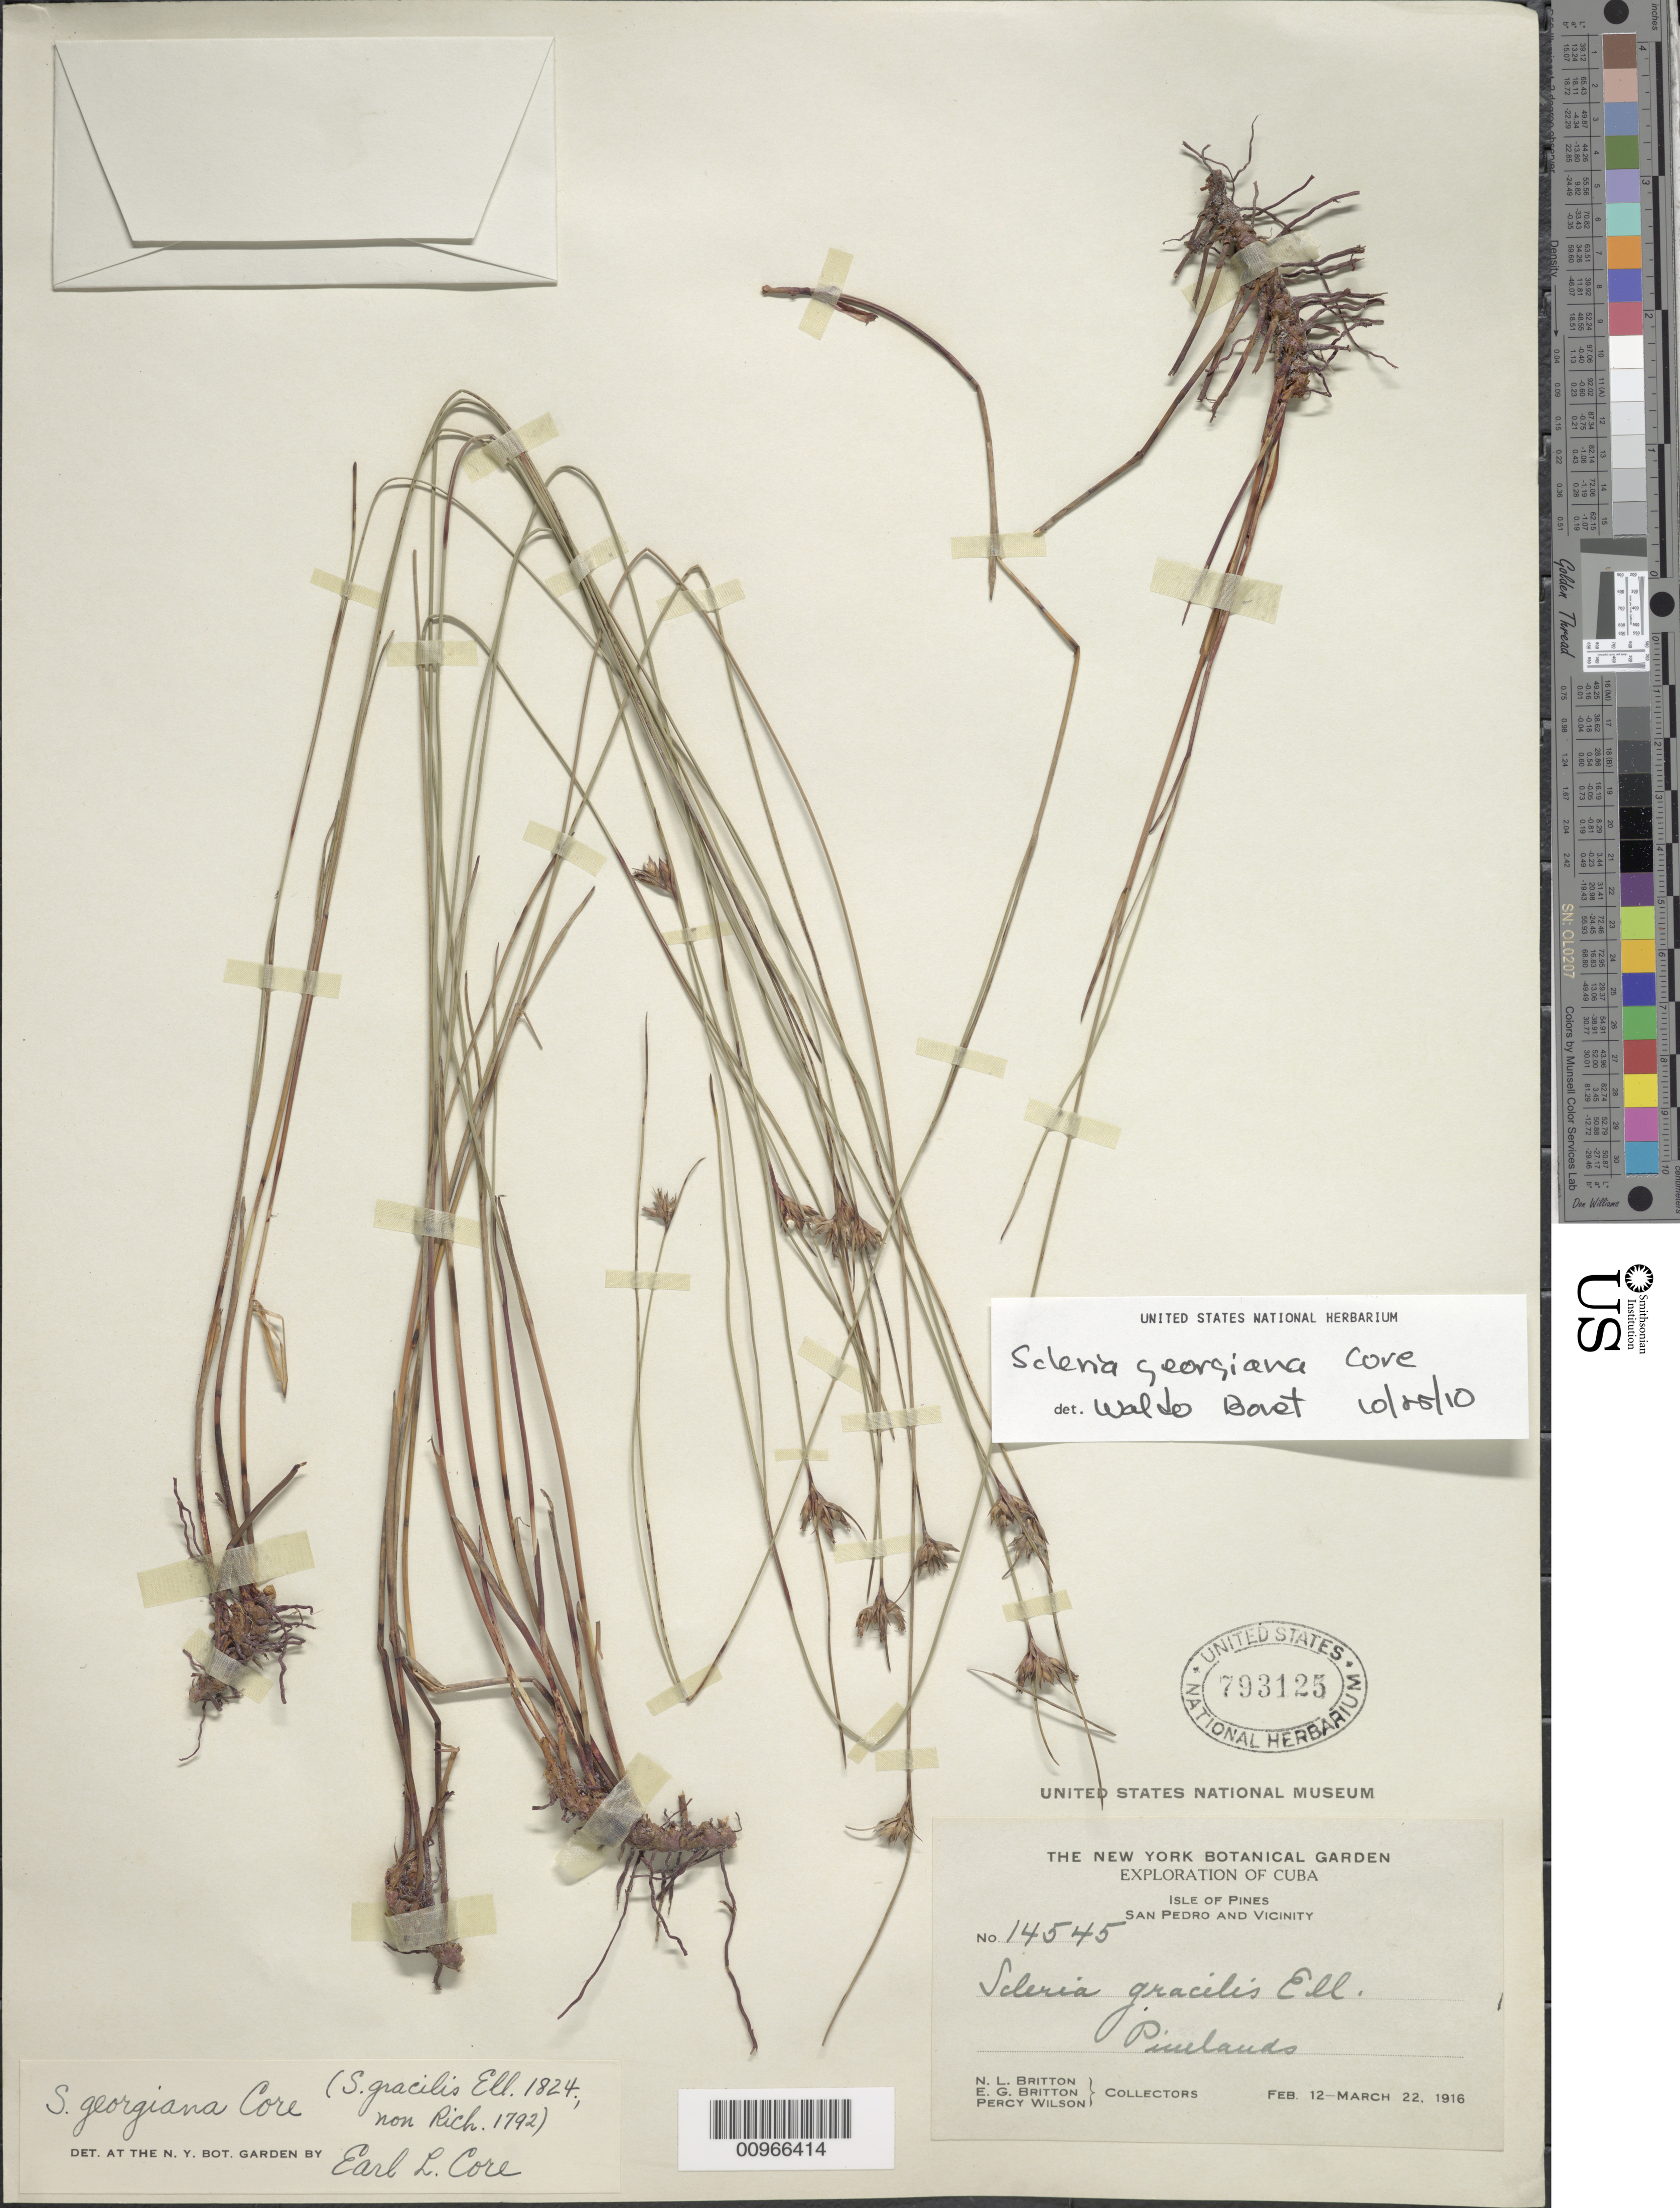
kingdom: Plantae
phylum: Tracheophyta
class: Liliopsida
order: Poales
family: Cyperaceae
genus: Scleria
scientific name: Scleria georgiana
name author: Core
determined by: Core, E. L.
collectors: N. Britton, E. G. Britton & P. Wilson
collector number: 14545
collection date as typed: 12 Feb 1916 to 22 Mar 1916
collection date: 1916-02-12/1916-03-22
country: Cuba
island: Isla de la Juventud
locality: San Pedro and vicinity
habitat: Pinelands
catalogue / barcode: US 793125